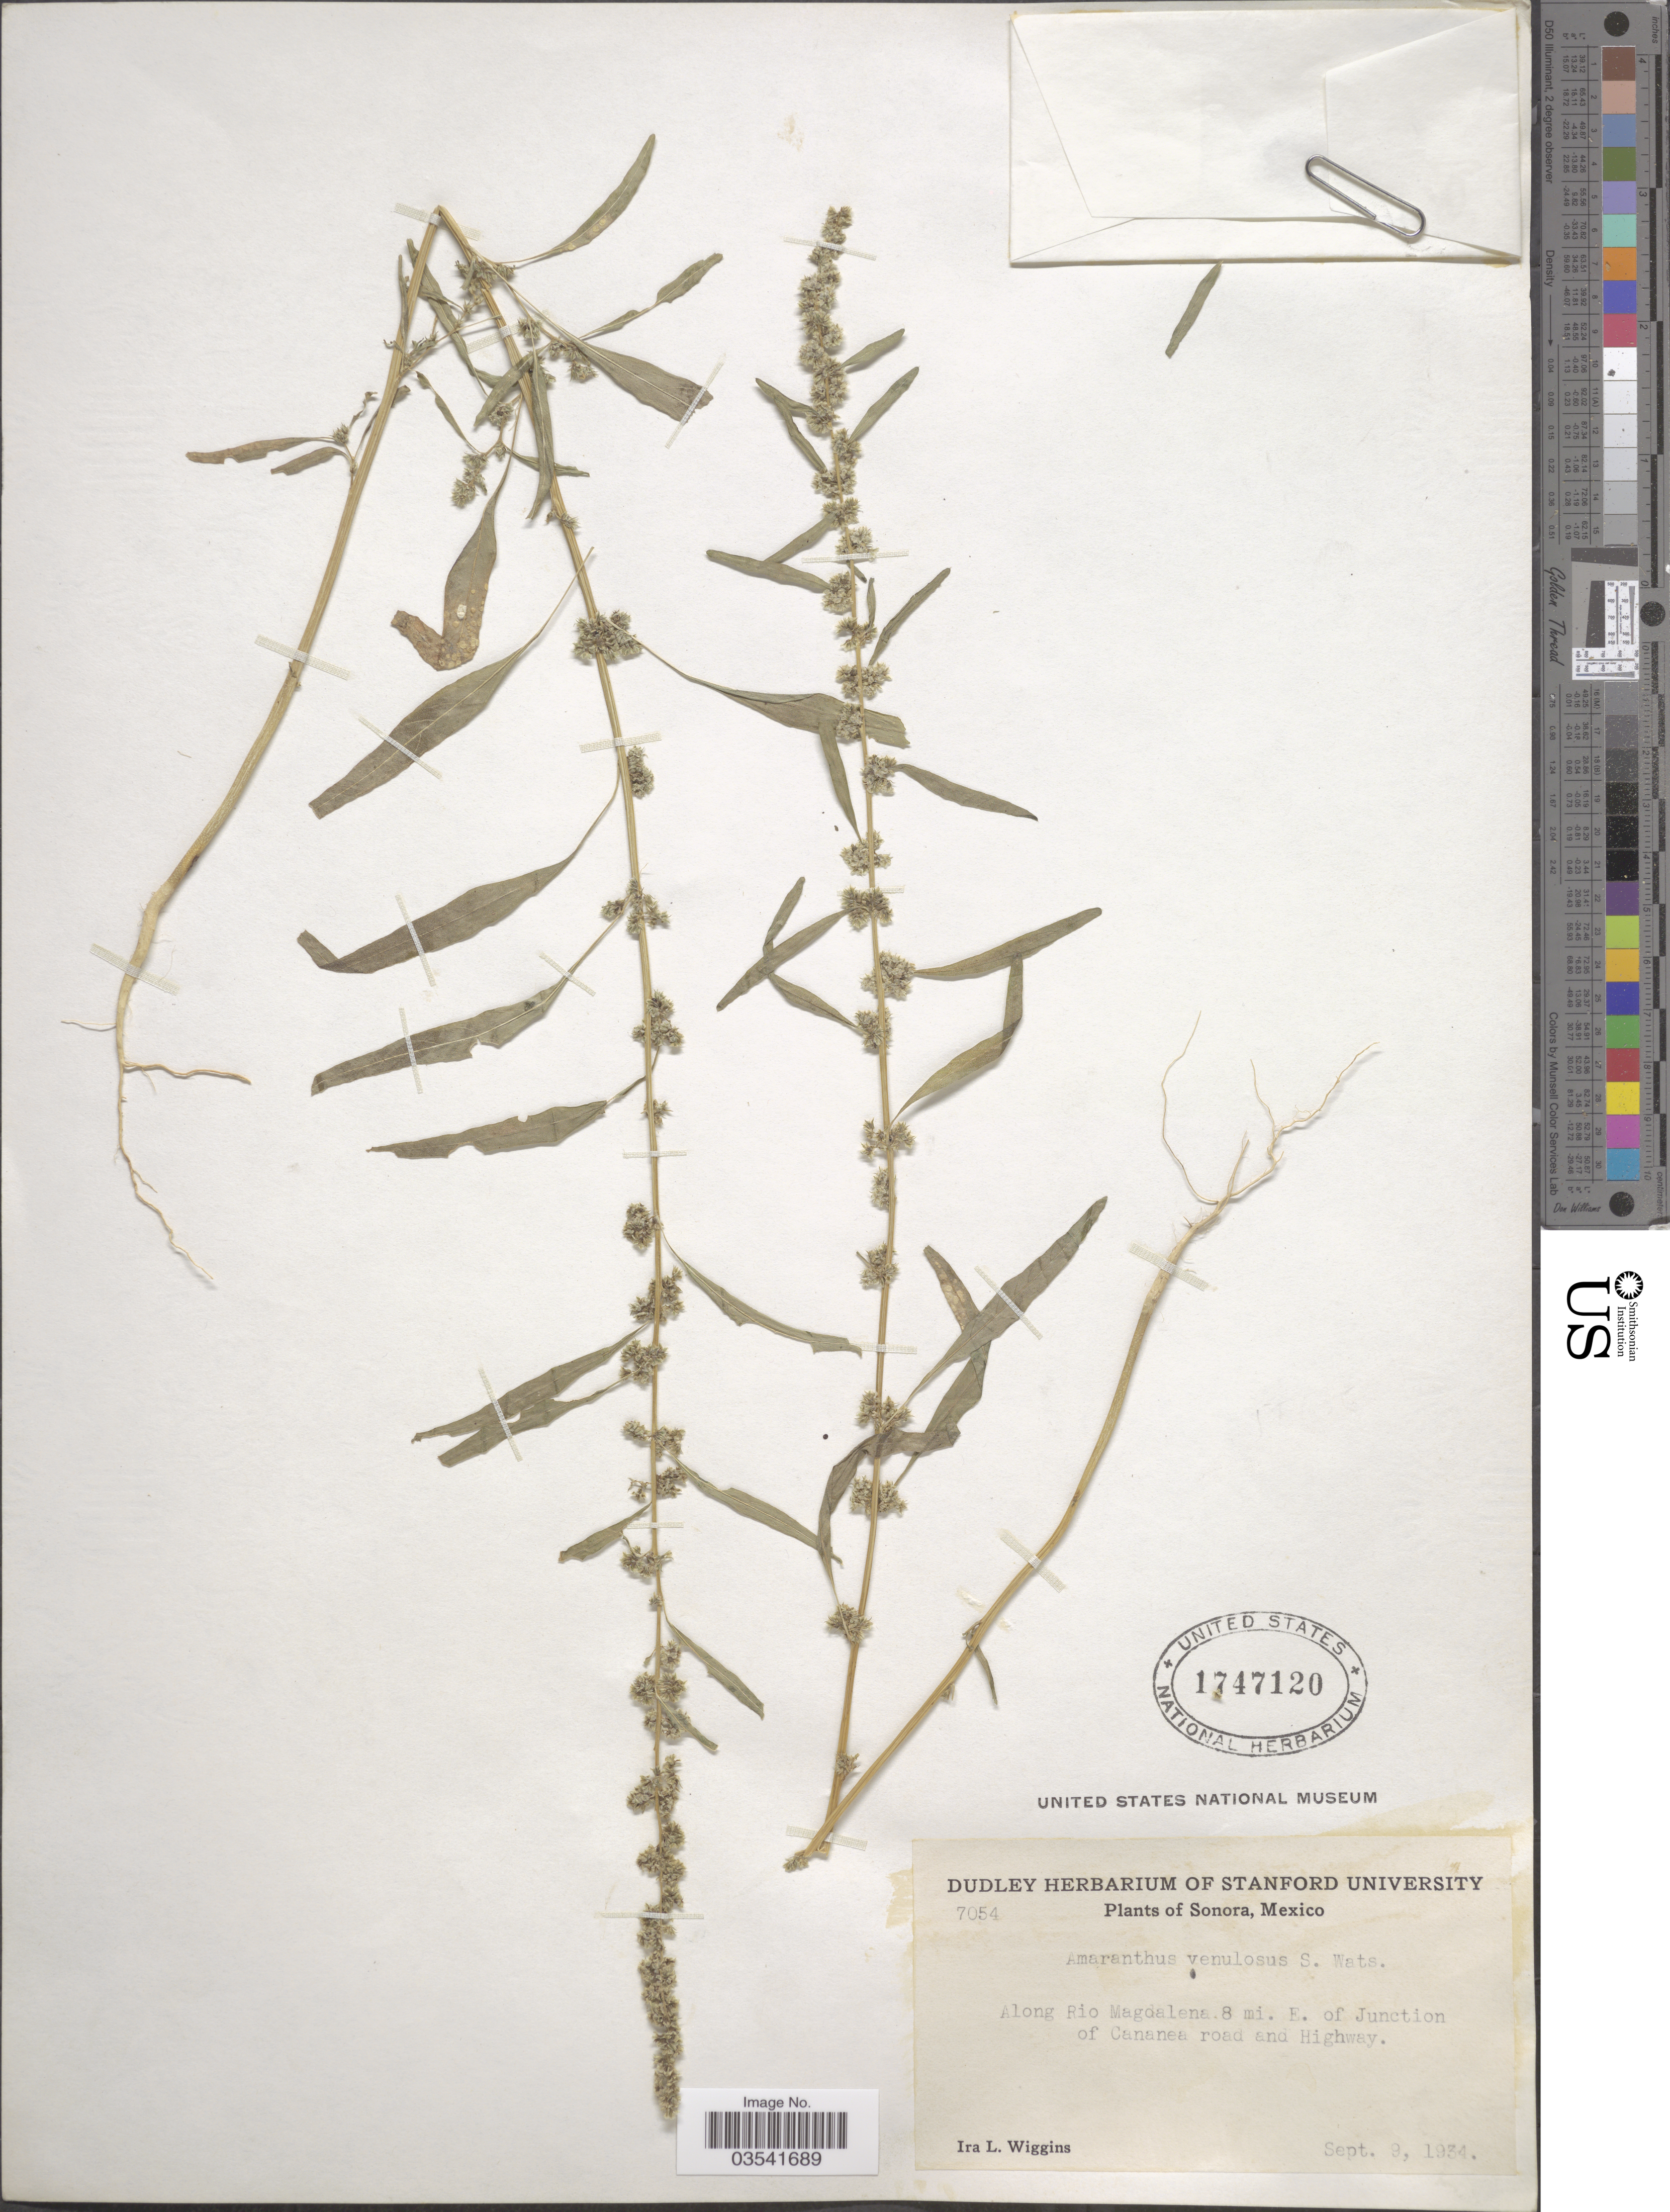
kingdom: Plantae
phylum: Tracheophyta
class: Magnoliopsida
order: Caryophyllales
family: Amaranthaceae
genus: Amaranthus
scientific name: Amaranthus venulosus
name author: S. Watson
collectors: I. L. Wiggins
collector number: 7054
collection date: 1934-09-09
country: Mexico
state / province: Sonora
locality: Along Rio Magdalena 8 mi. E. of Junction of Cananea road and Highway.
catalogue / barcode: US 1747120